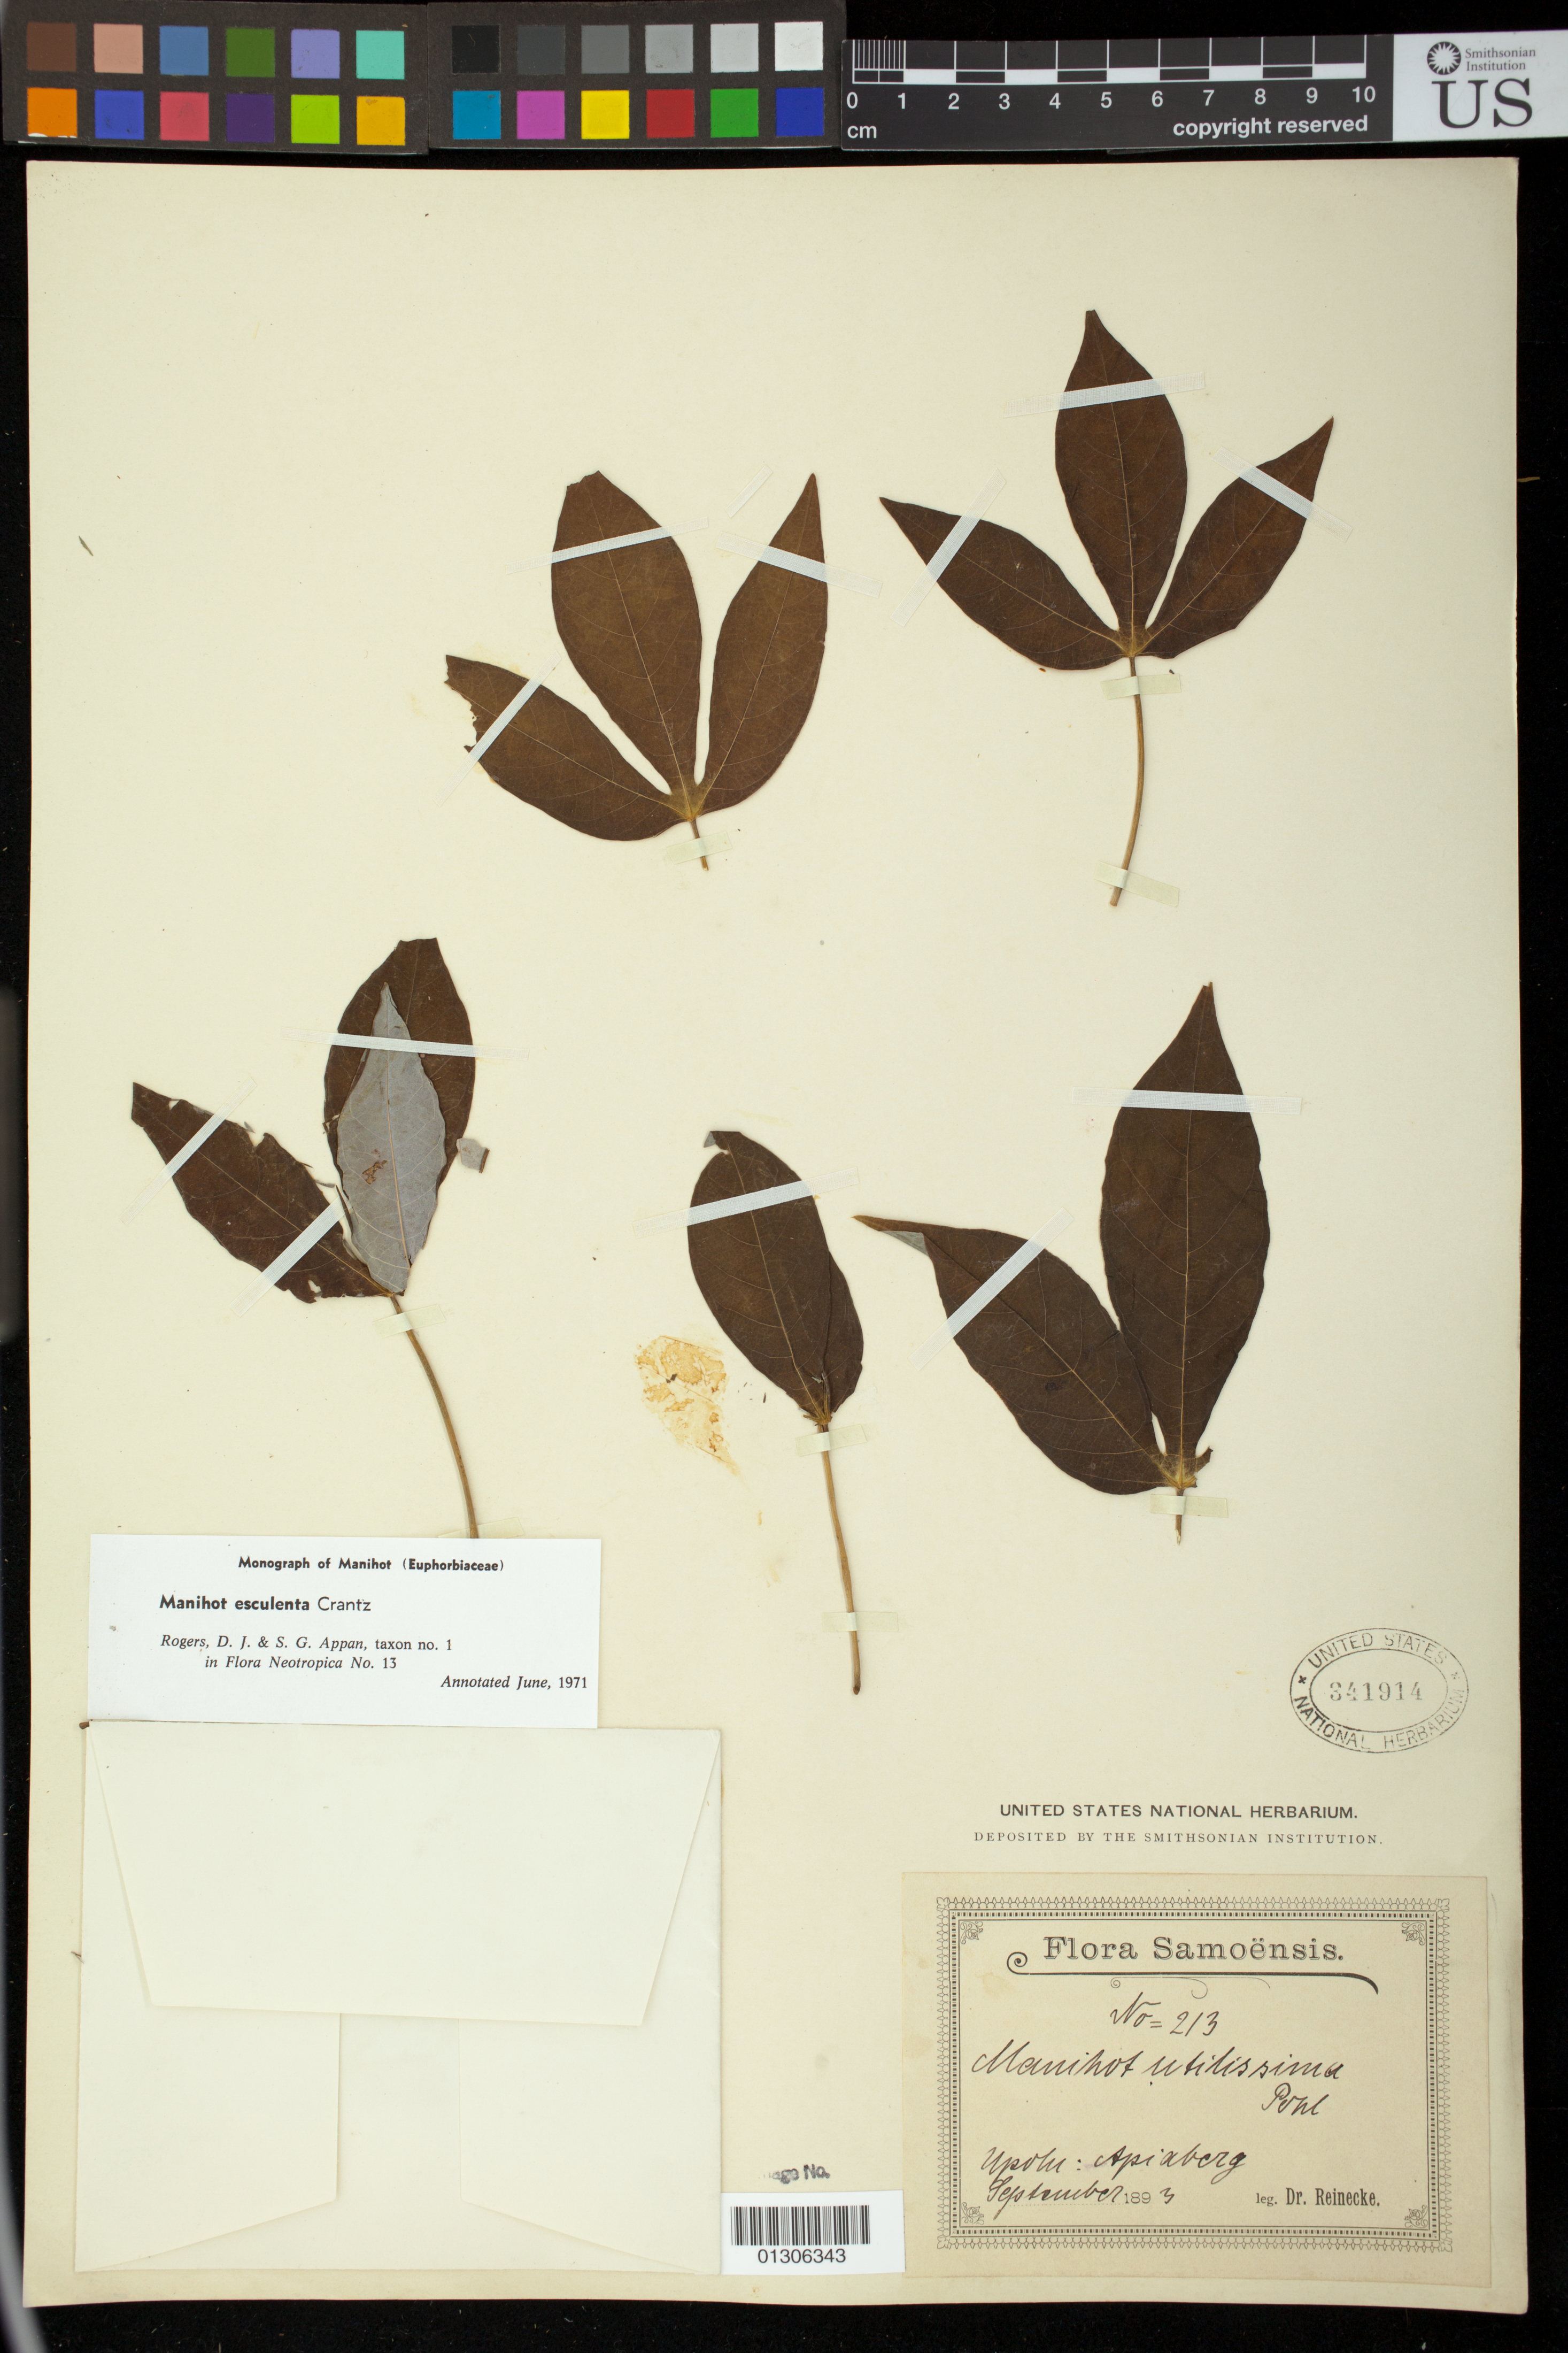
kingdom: Plantae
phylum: Tracheophyta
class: Magnoliopsida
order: Malpighiales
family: Euphorbiaceae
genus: Manihot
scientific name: Manihot esculenta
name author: Crantz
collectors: -- Reinecke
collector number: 213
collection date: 1893-09-01/1893-09-30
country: Samoa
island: Upolu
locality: Upolu: Apiaberg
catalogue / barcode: US 341914